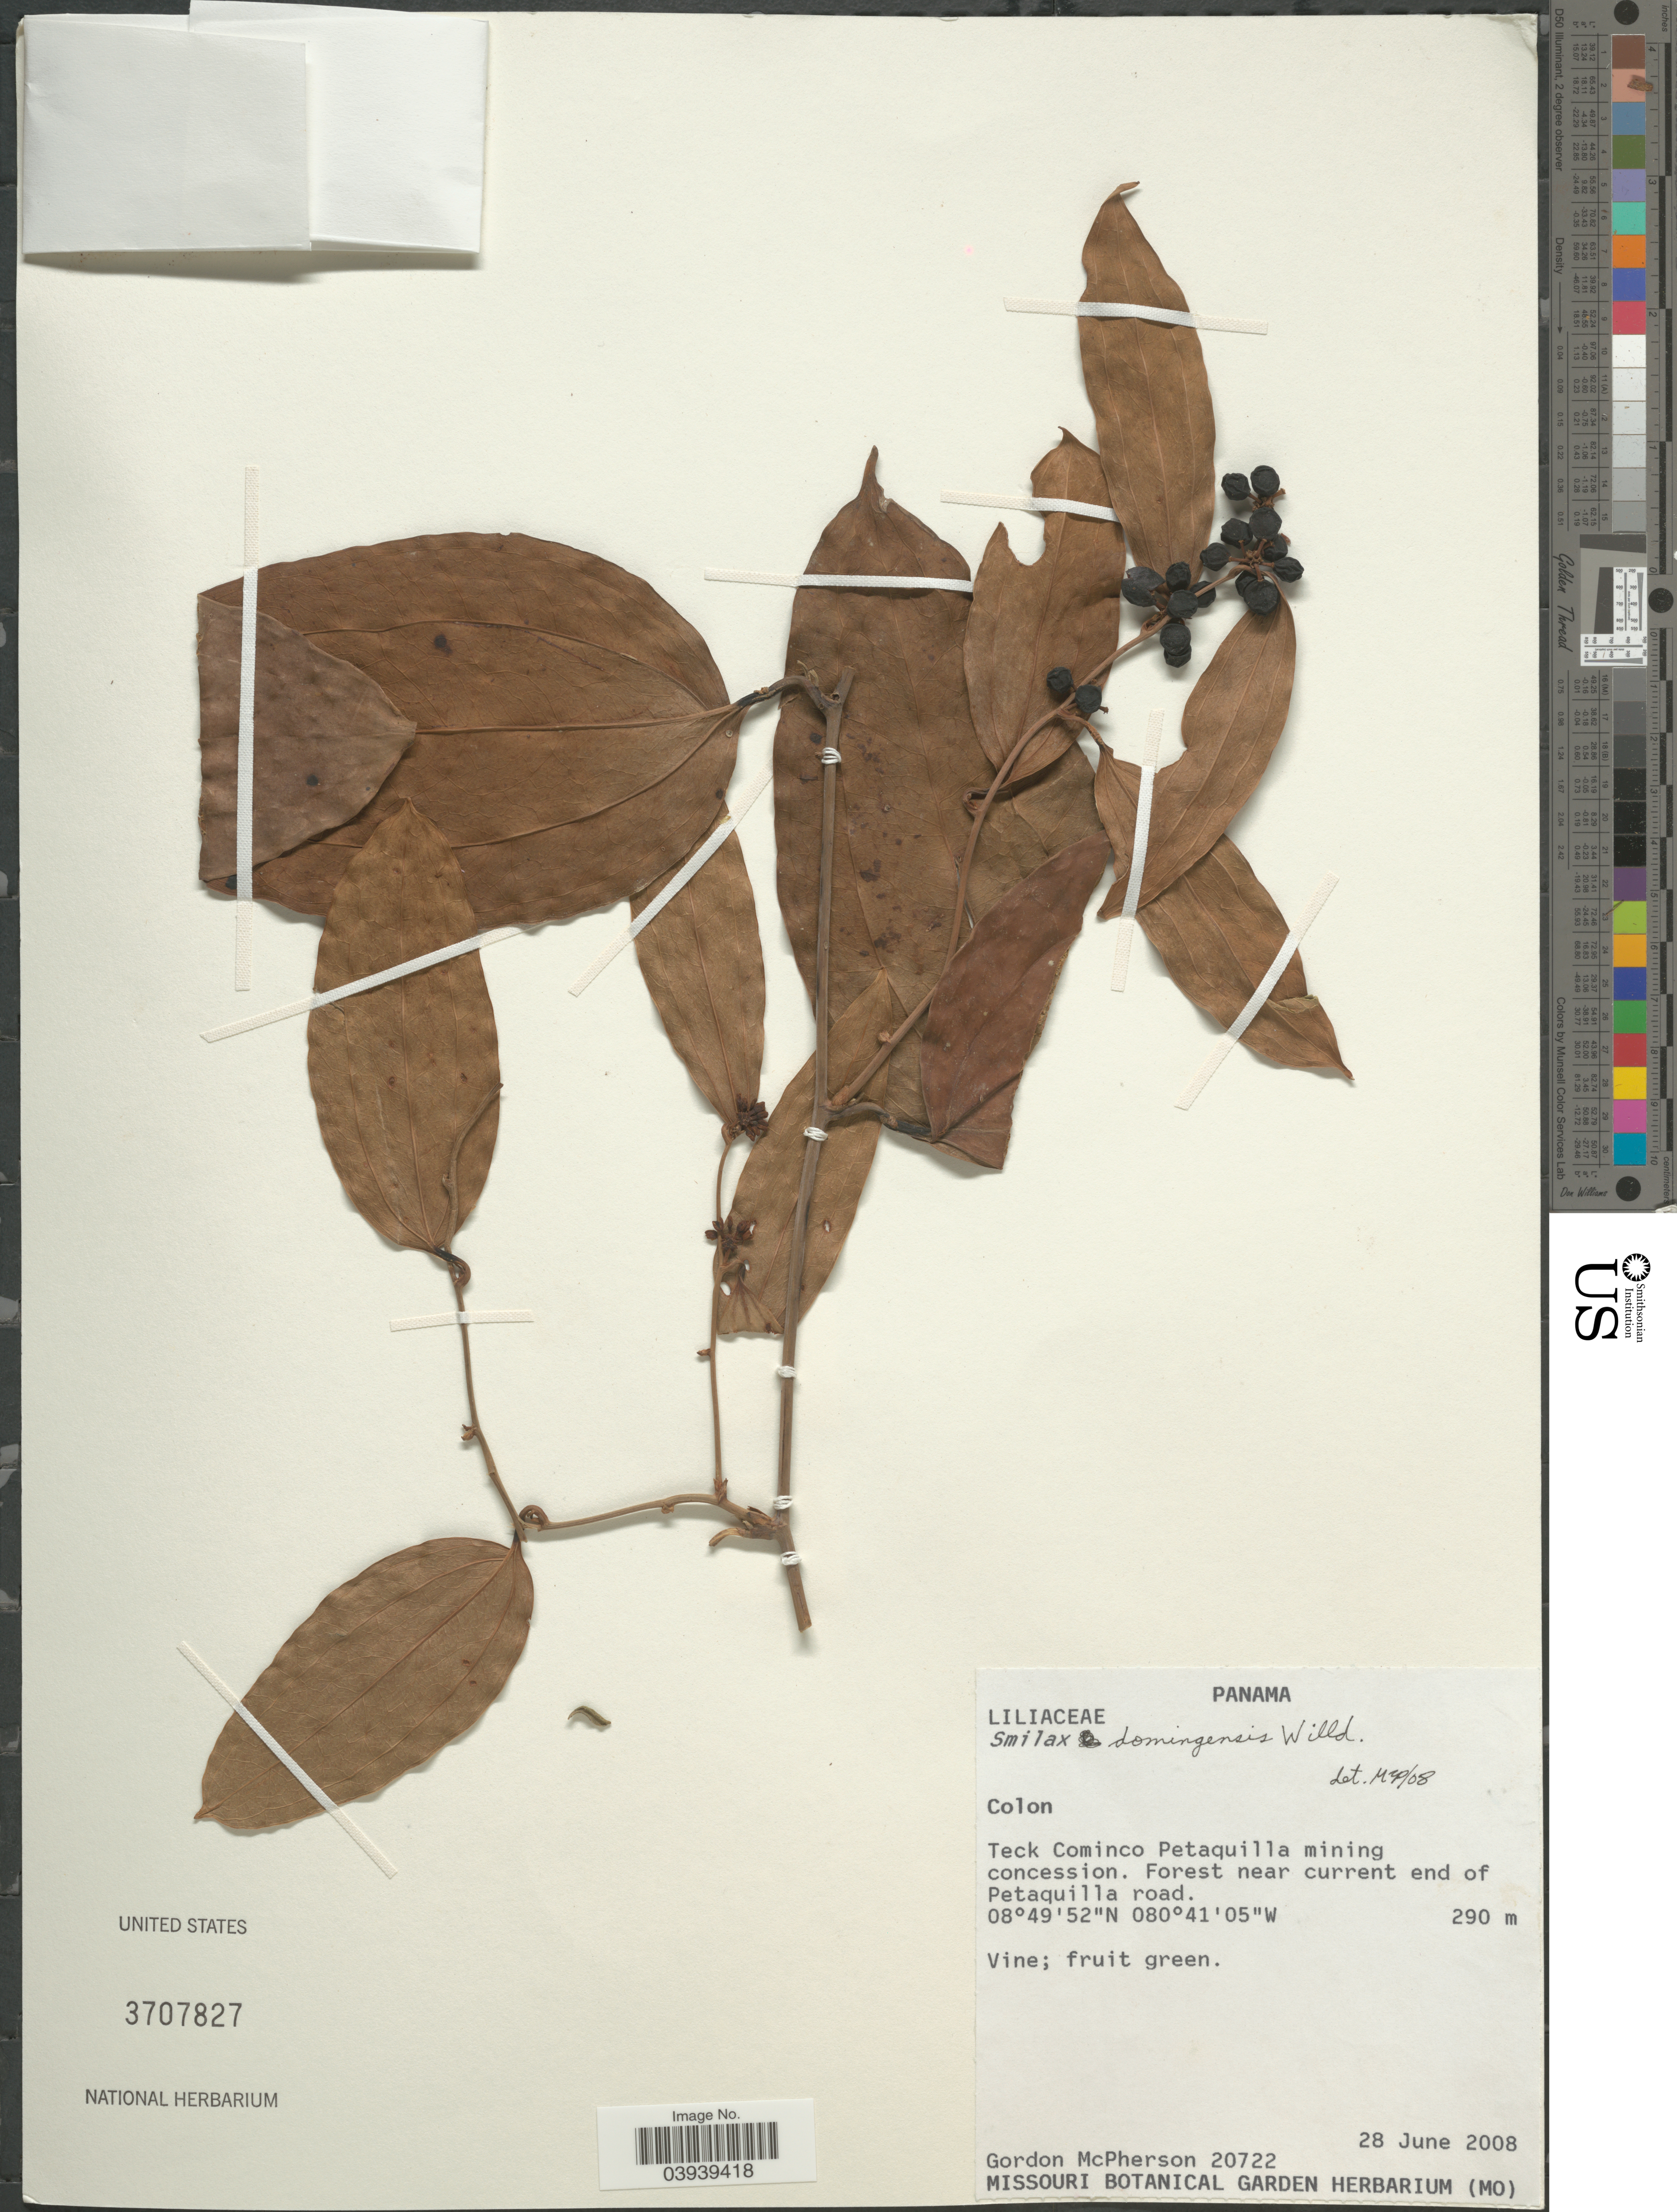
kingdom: Plantae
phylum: Tracheophyta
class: Liliopsida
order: Liliales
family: Smilacaceae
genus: Smilax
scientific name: Smilax domingensis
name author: Willd.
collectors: G. McPherson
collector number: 20722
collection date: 2008-06-28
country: Panama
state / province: Colón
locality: Teck Cominco Petaquilla mining concession. Forest near current end of Petaquilla road.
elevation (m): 290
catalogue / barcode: US 3707827